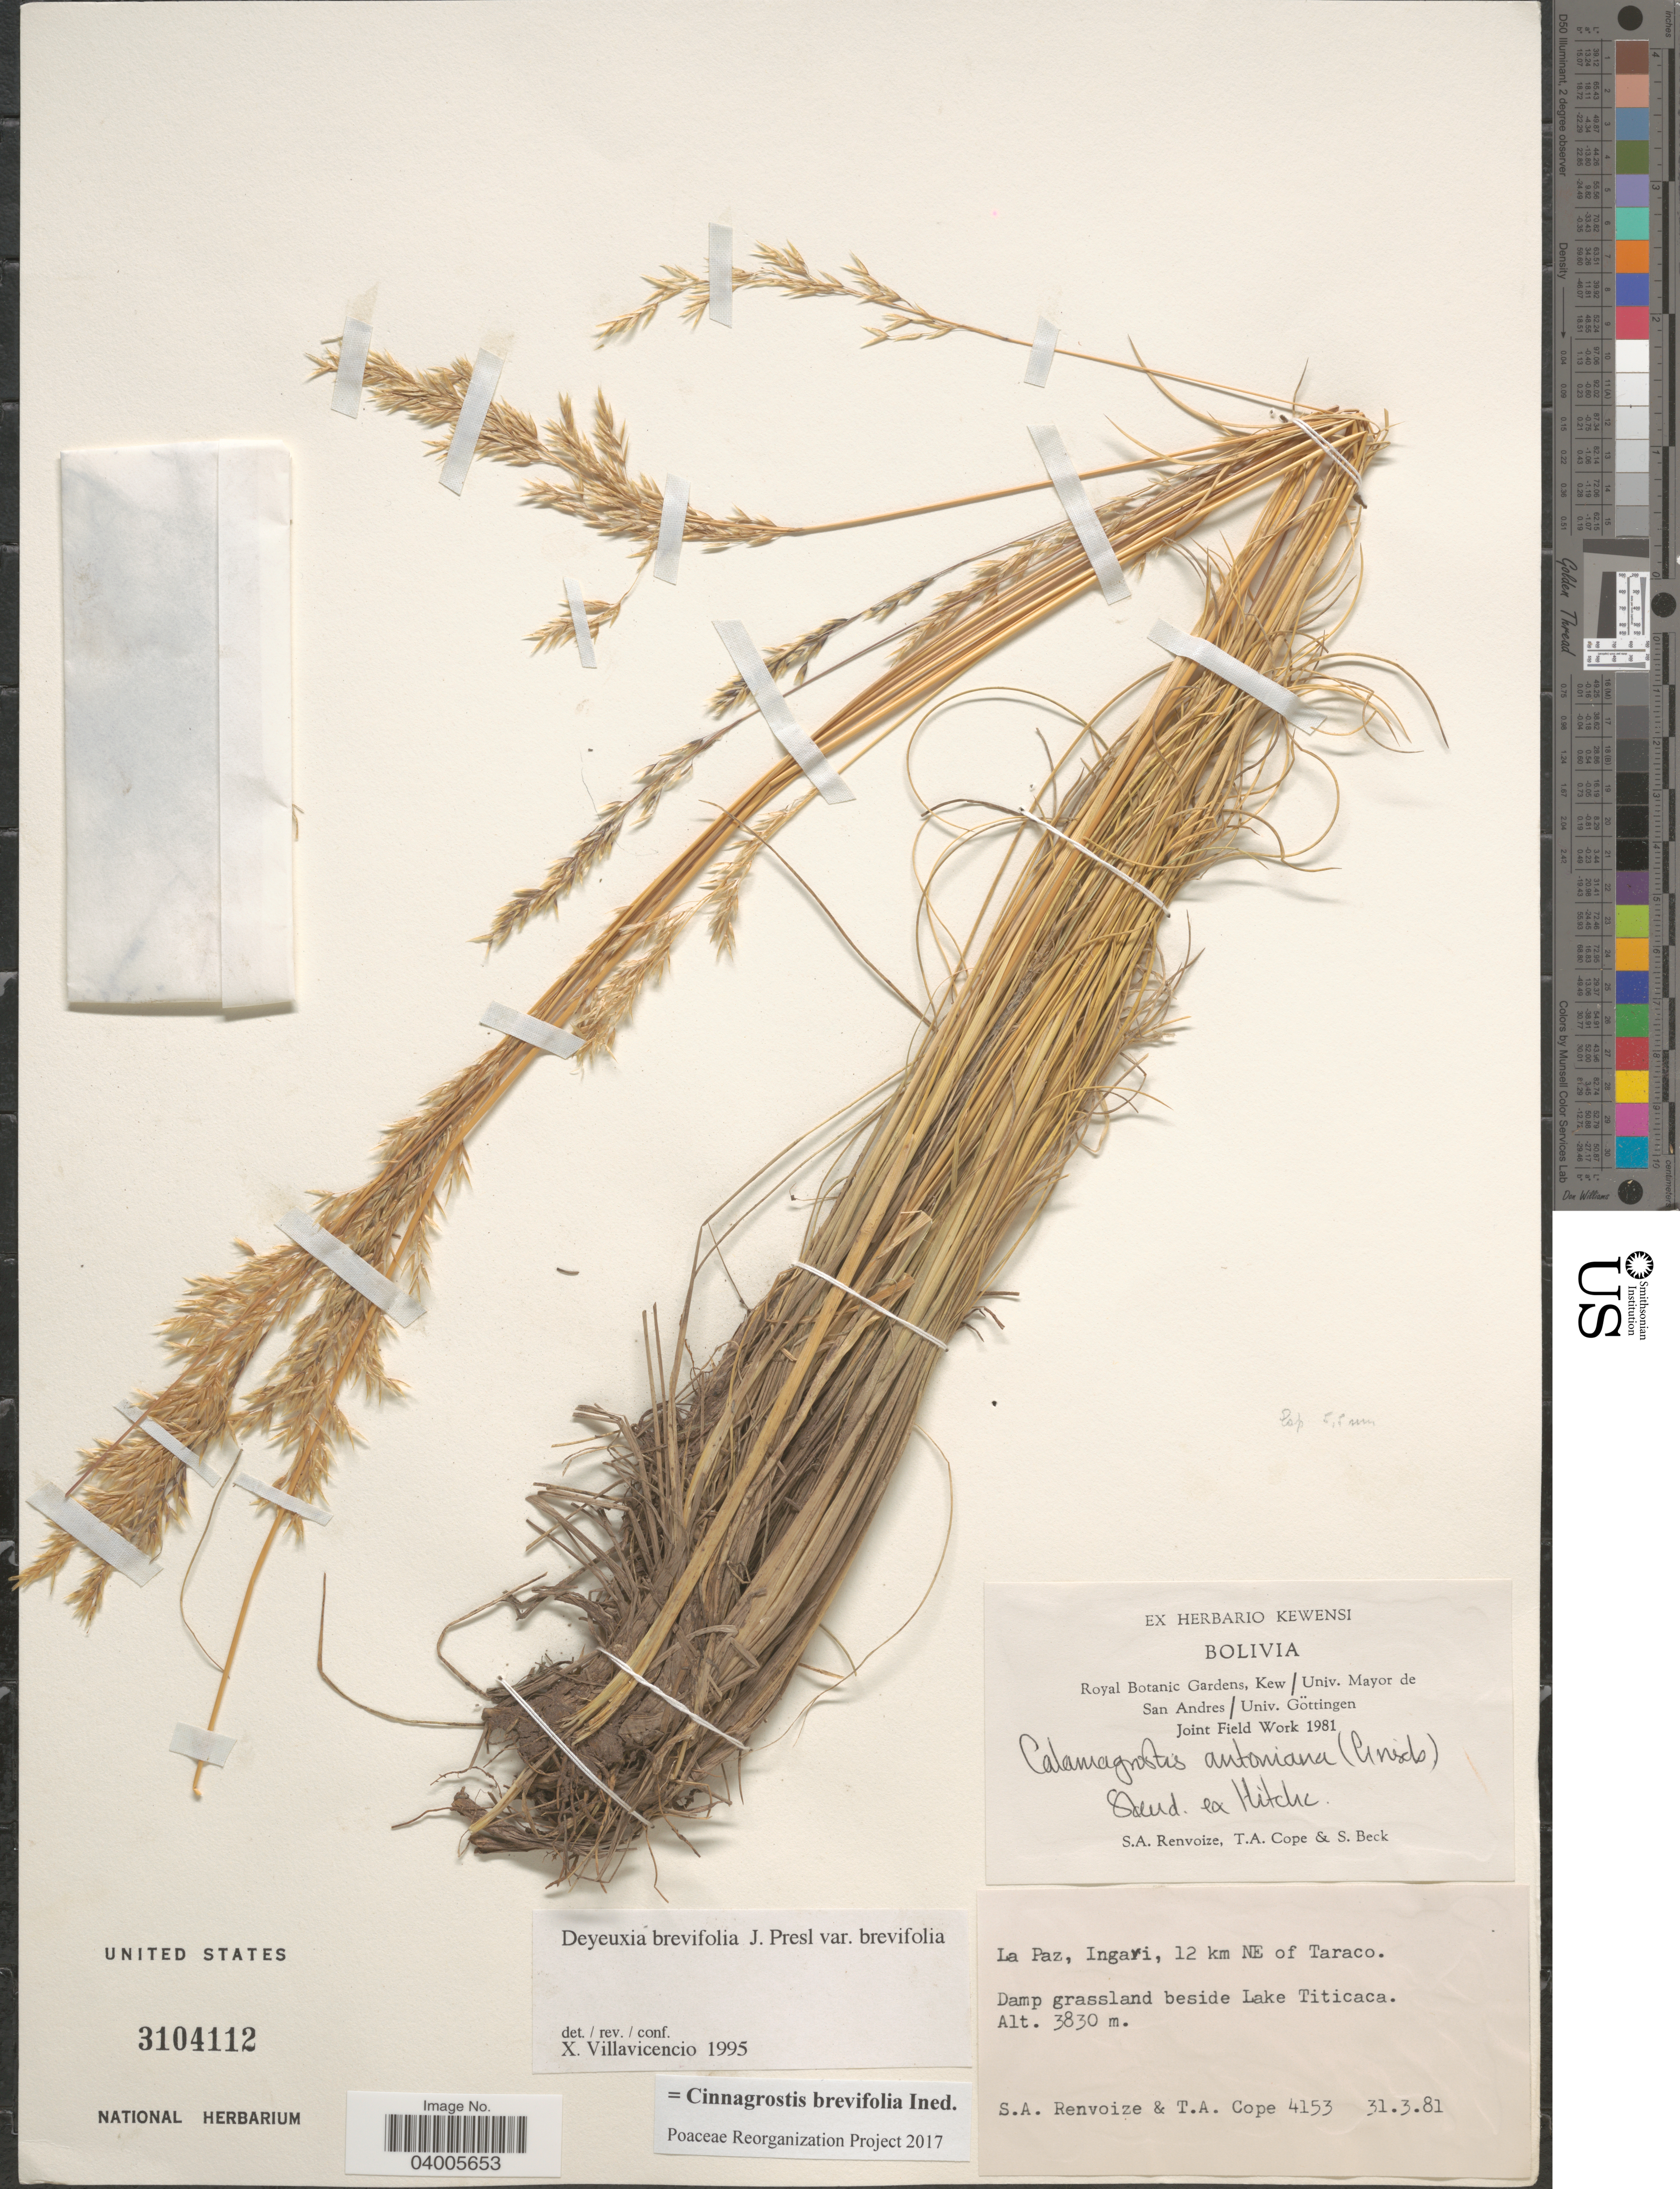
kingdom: Plantae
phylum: Tracheophyta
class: Liliopsida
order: Poales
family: Poaceae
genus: Cinnagrostis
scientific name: Cinnagrostis brevifolia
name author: (J. Presl) P.M. Peterson et al.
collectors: S. A. Renvoize, T. A. Cope & S. G. Beck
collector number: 4153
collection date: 1981-03-31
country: Bolivia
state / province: La Paz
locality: Ingavi, 12 km NE of Taraco. Damp grassland beside Lake Titicaca.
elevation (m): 3830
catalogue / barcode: US 3104112